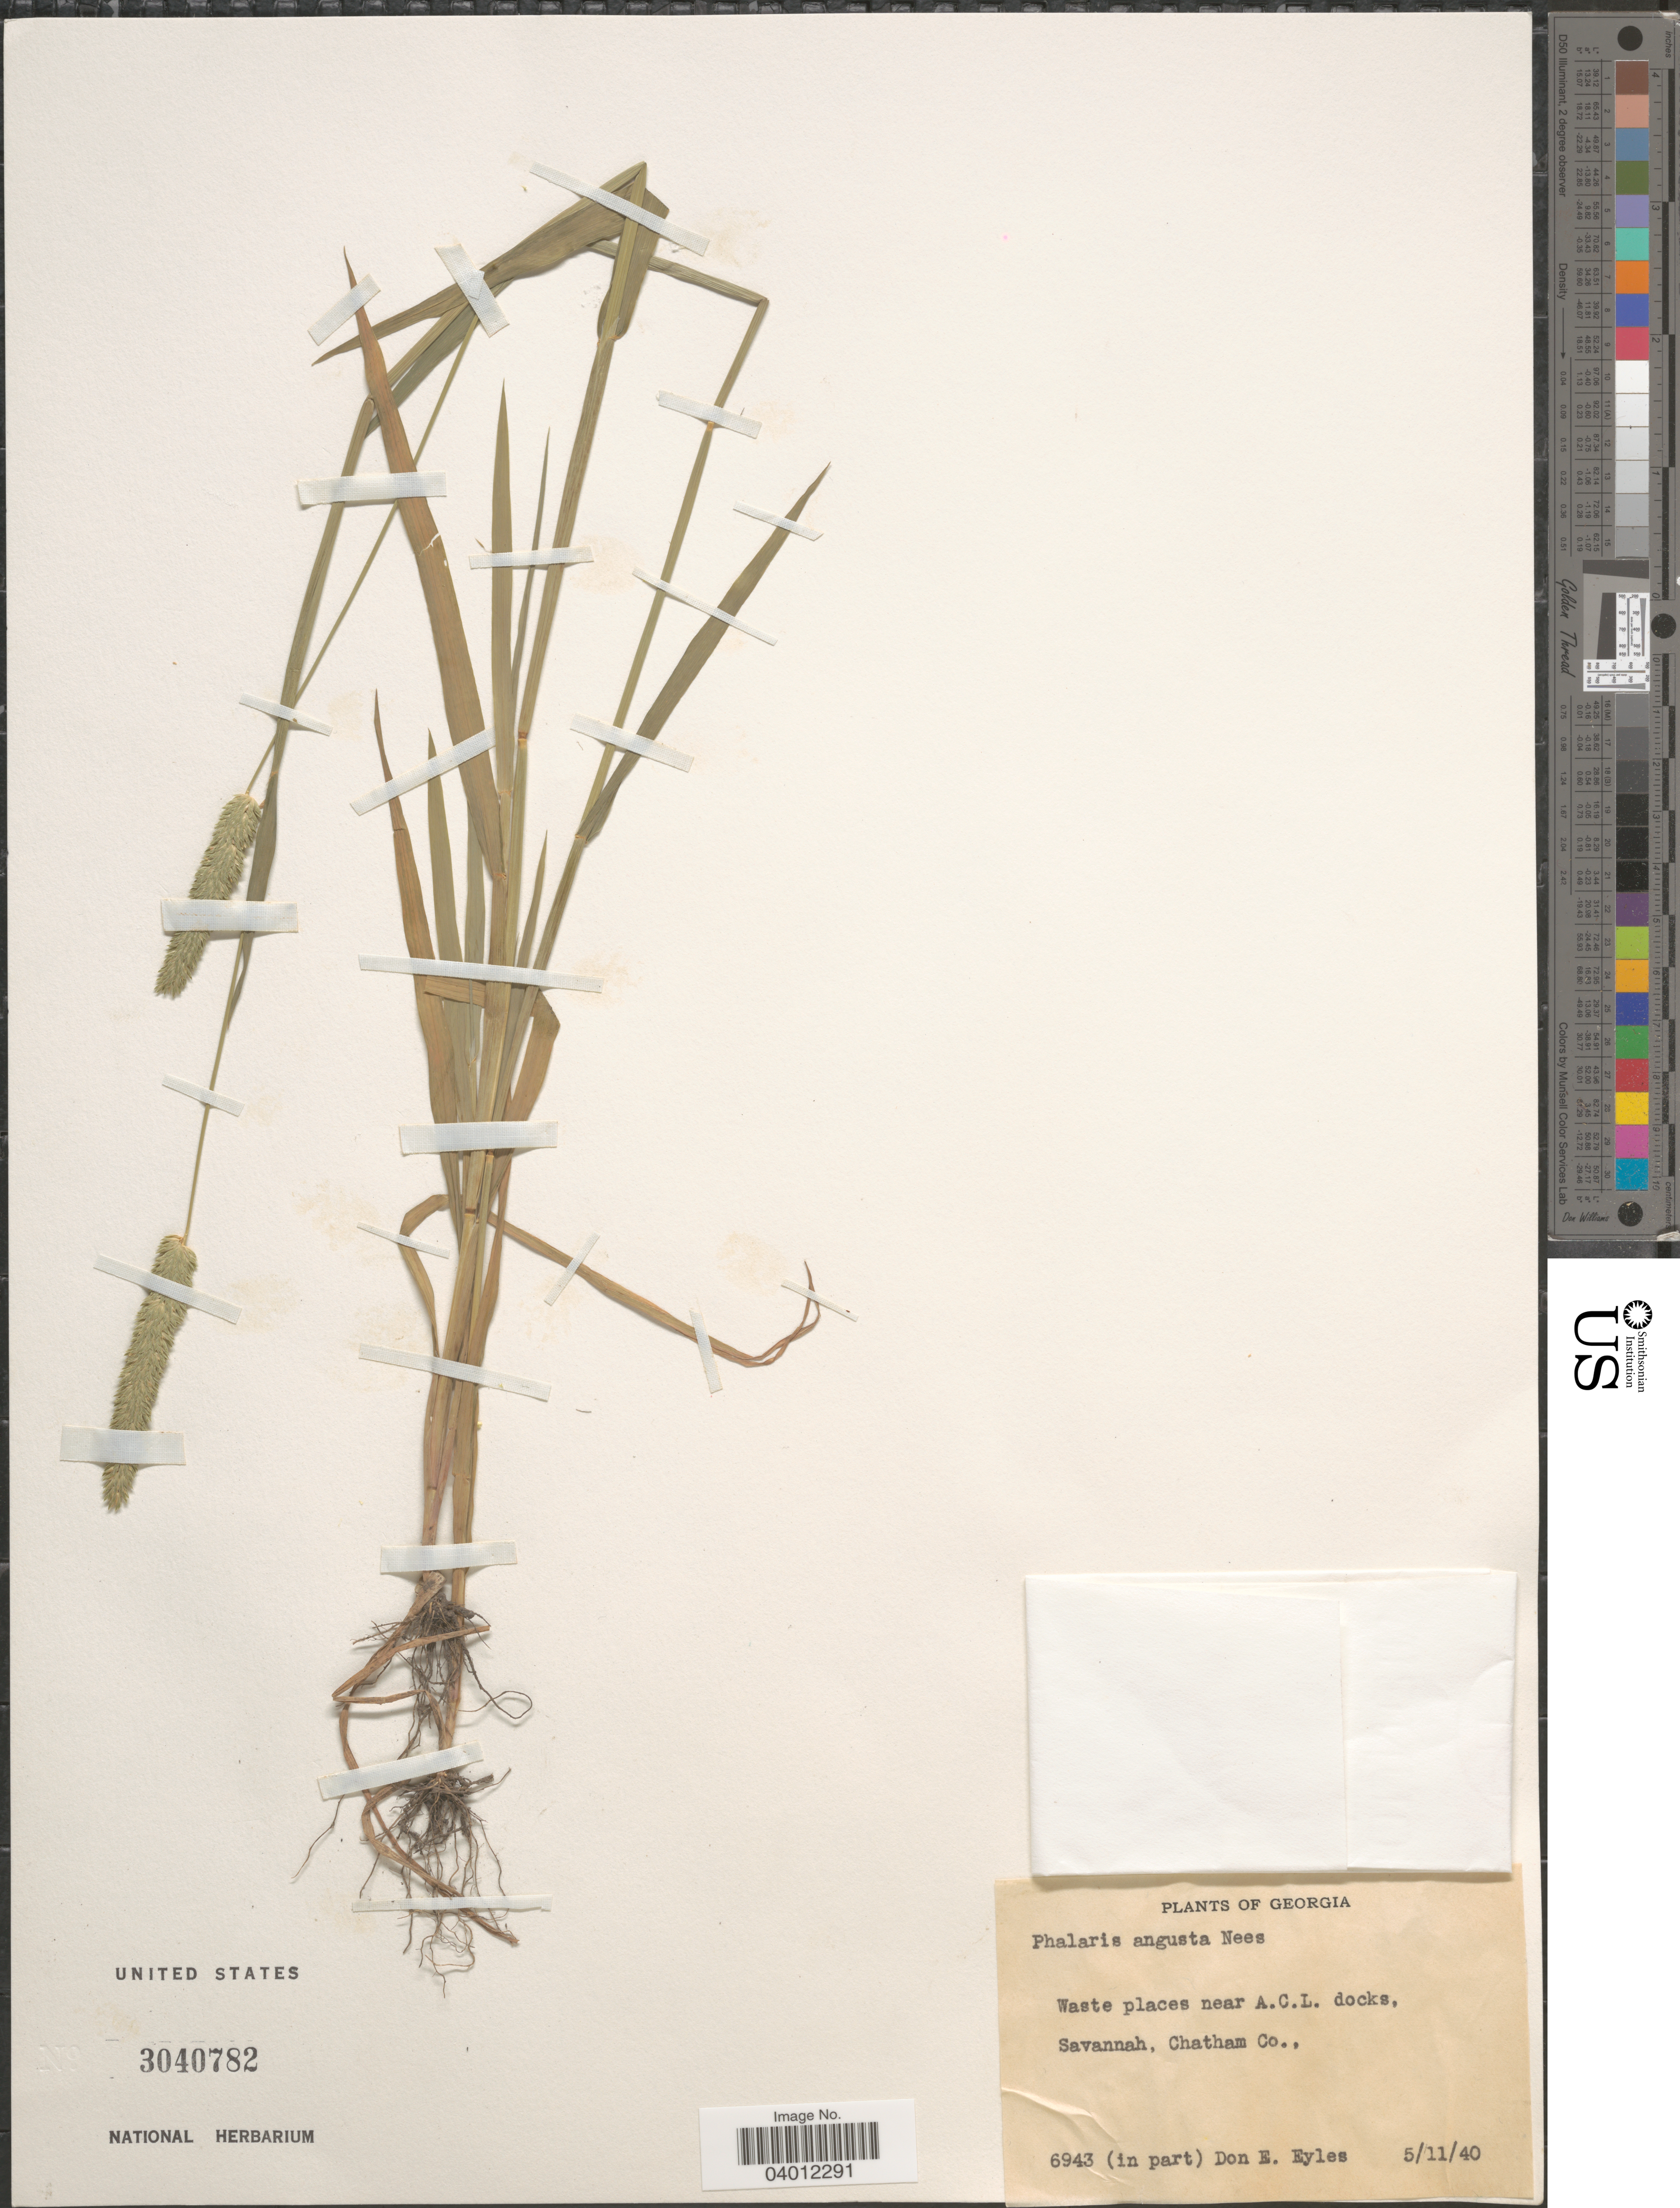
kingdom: Plantae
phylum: Tracheophyta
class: Liliopsida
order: Poales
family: Poaceae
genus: Phalaris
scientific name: Phalaris angusta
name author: Nees ex Trin.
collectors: D. Eyles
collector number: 6943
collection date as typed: Transcribed d/m/y: 11/5/40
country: United States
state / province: Georgia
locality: Waste places near A.C.L. docks, Savannah, Chatham Co.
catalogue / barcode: US 3040782